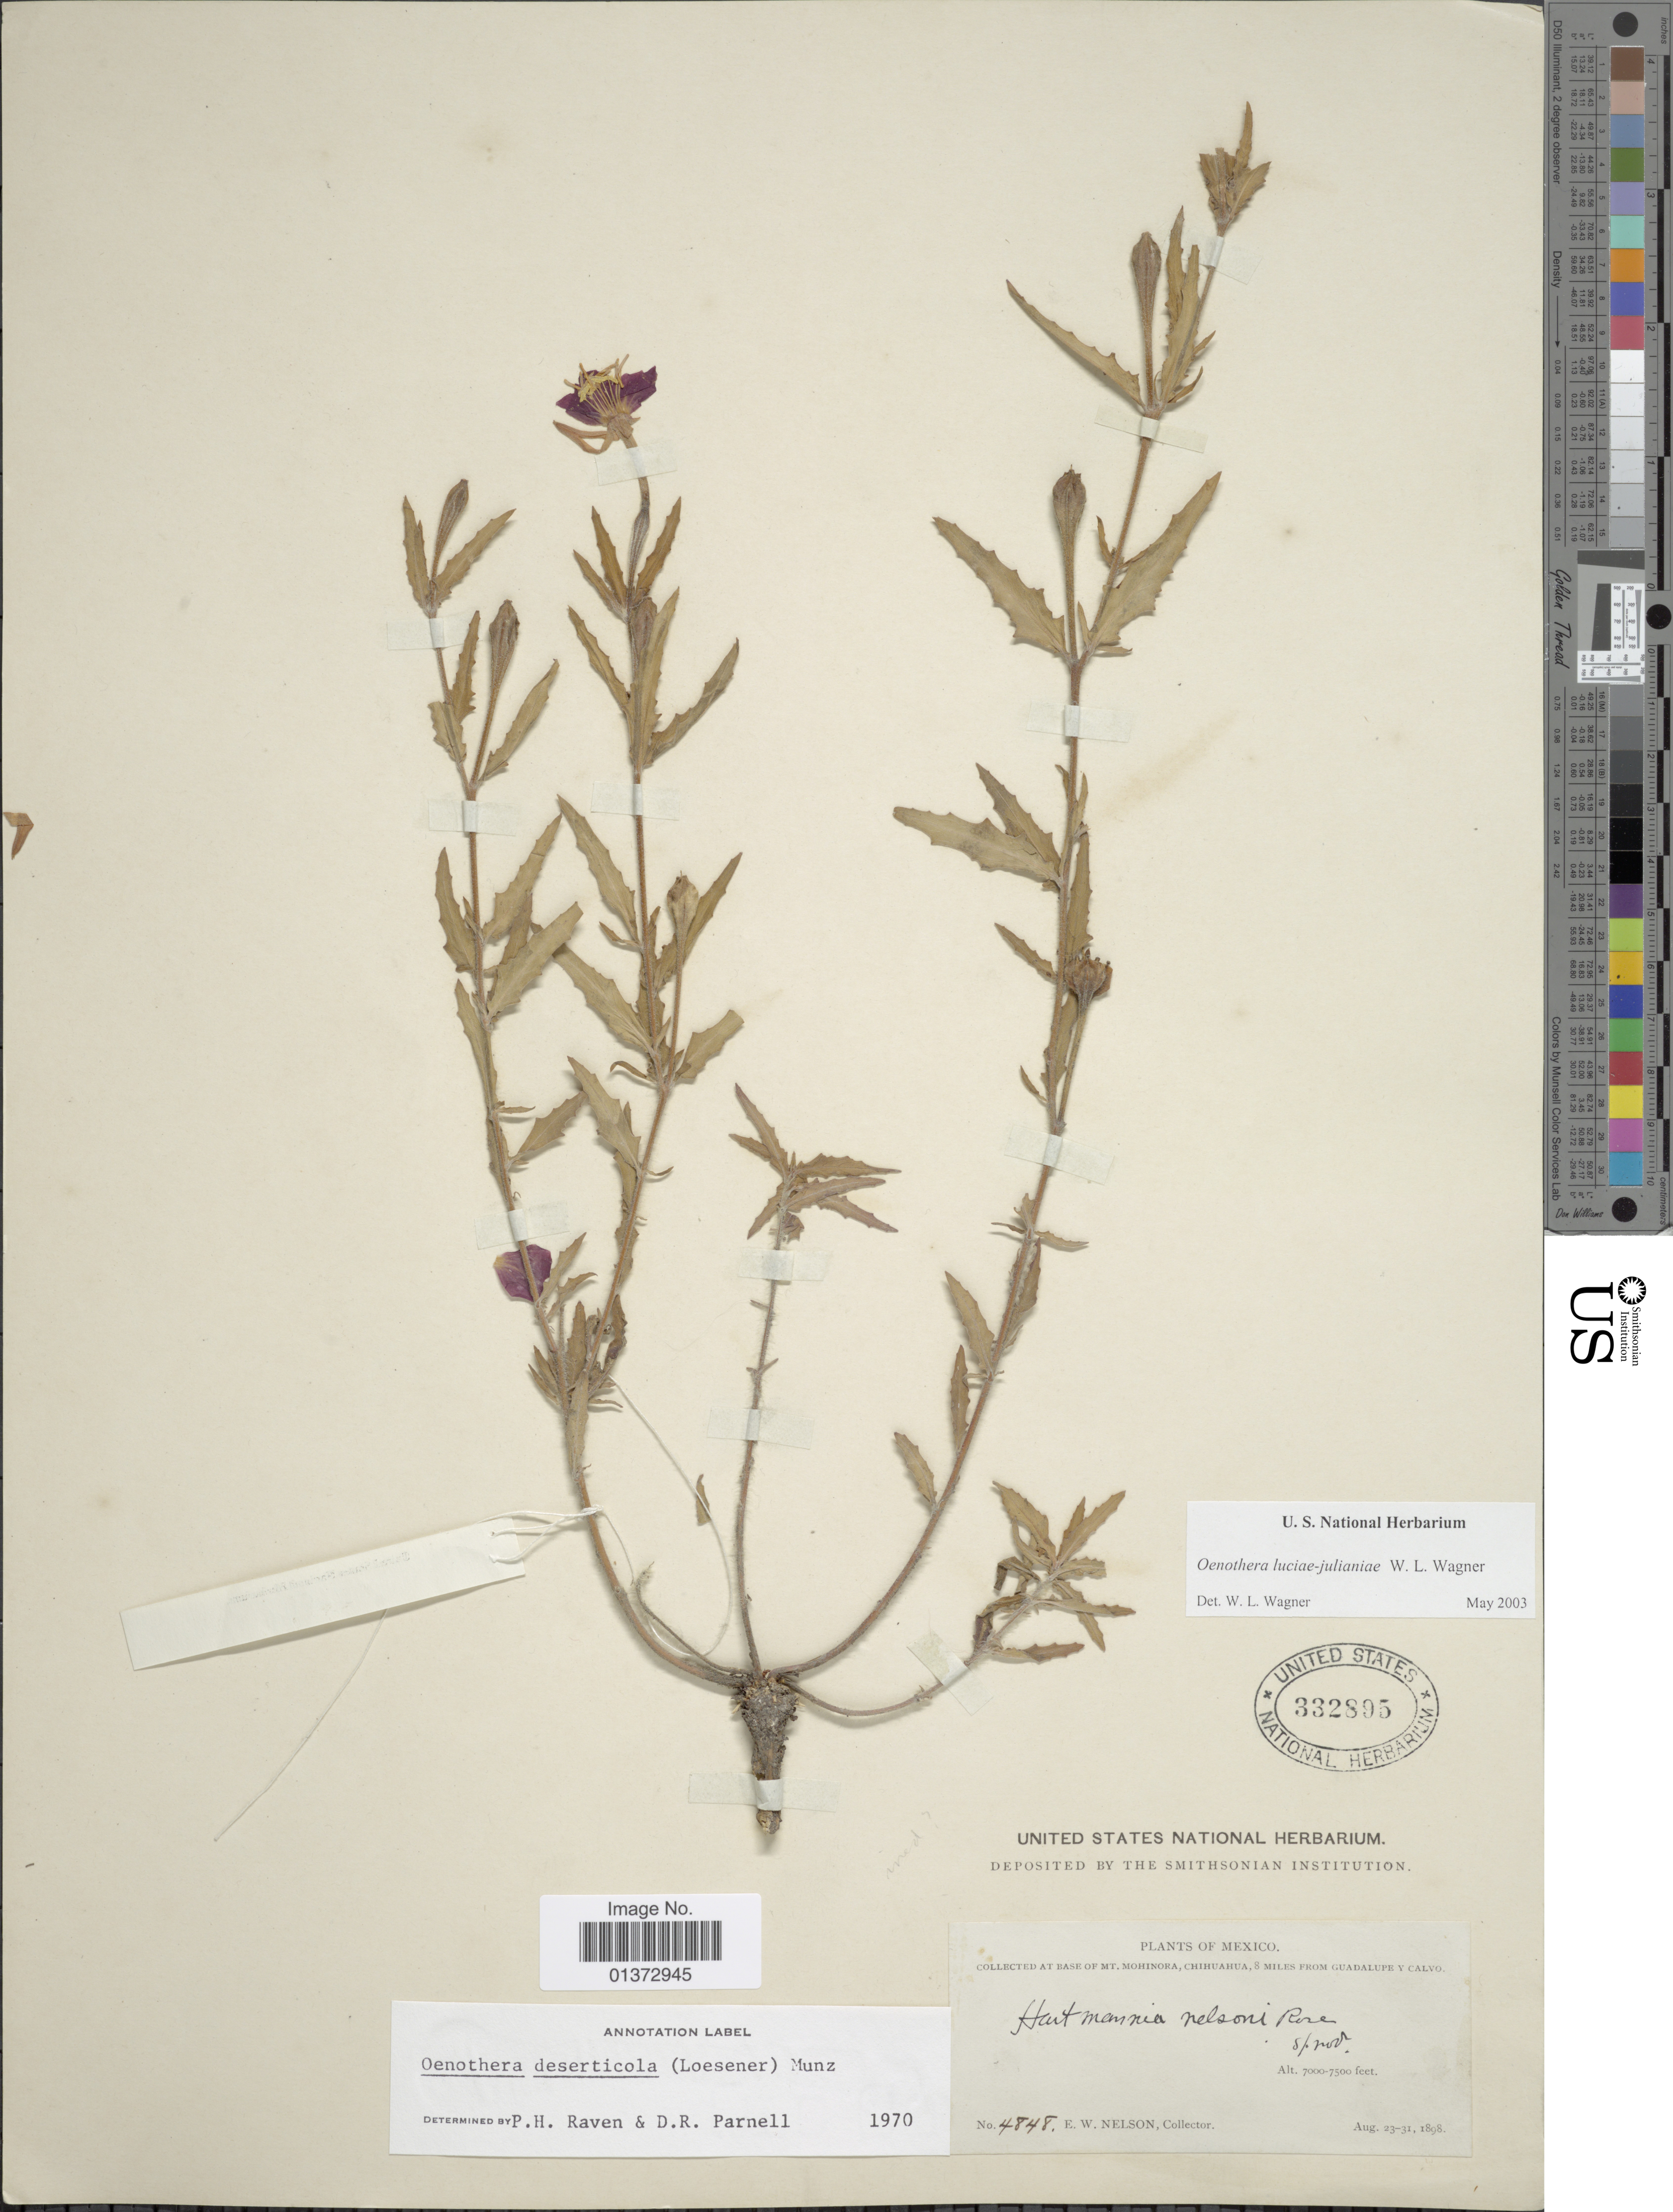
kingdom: Plantae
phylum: Tracheophyta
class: Magnoliopsida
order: Myrtales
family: Onagraceae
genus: Oenothera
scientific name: Oenothera luciae-julianiae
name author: W.L. Wagner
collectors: E. W. Nelson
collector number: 4848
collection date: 1898-08-23/1898-08-31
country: Mexico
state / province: Chihuahua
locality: At base of Mt. Mohinora, 8 miles from Guadalupe y Calvo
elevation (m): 7000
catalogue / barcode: US 332895